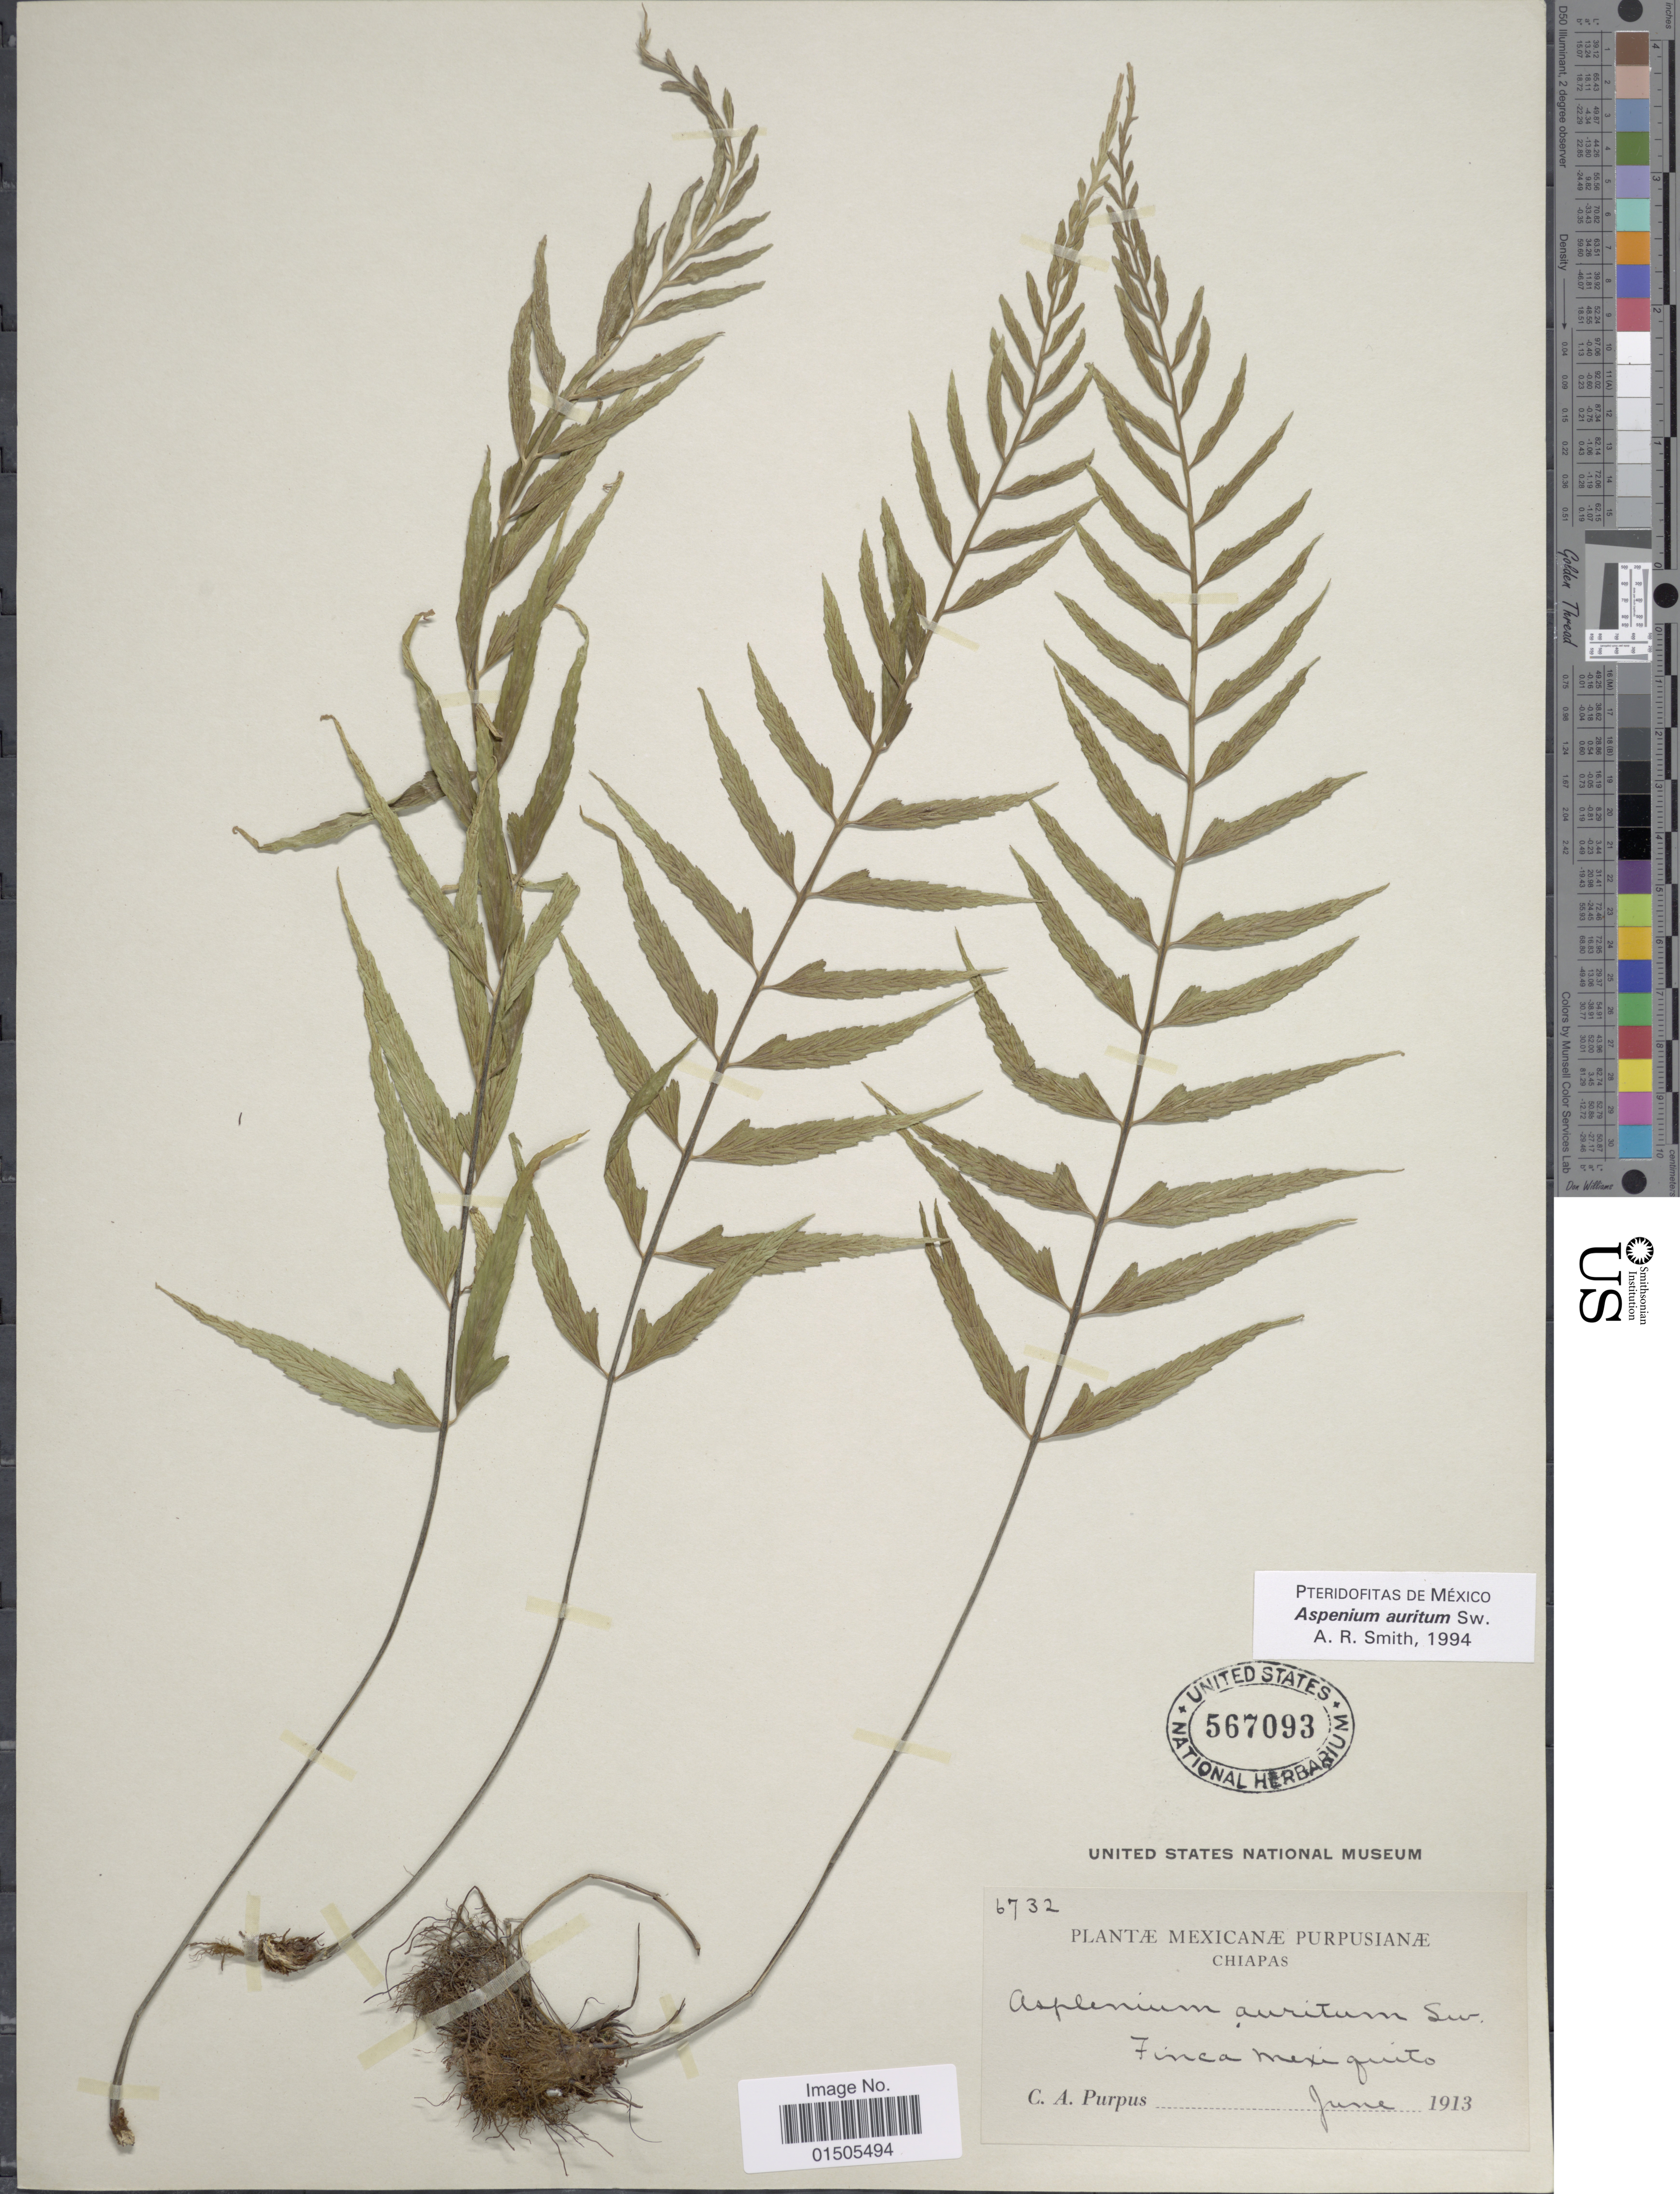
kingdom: Plantae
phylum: Tracheophyta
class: Polypodiopsida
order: Polypodiales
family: Aspleniaceae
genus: Asplenium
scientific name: Asplenium auritum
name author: Sw.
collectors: C. A. Purpus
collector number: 6732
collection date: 1913-06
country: Mexico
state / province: Chiapas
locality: Finca Mexiguito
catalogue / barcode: US 567093